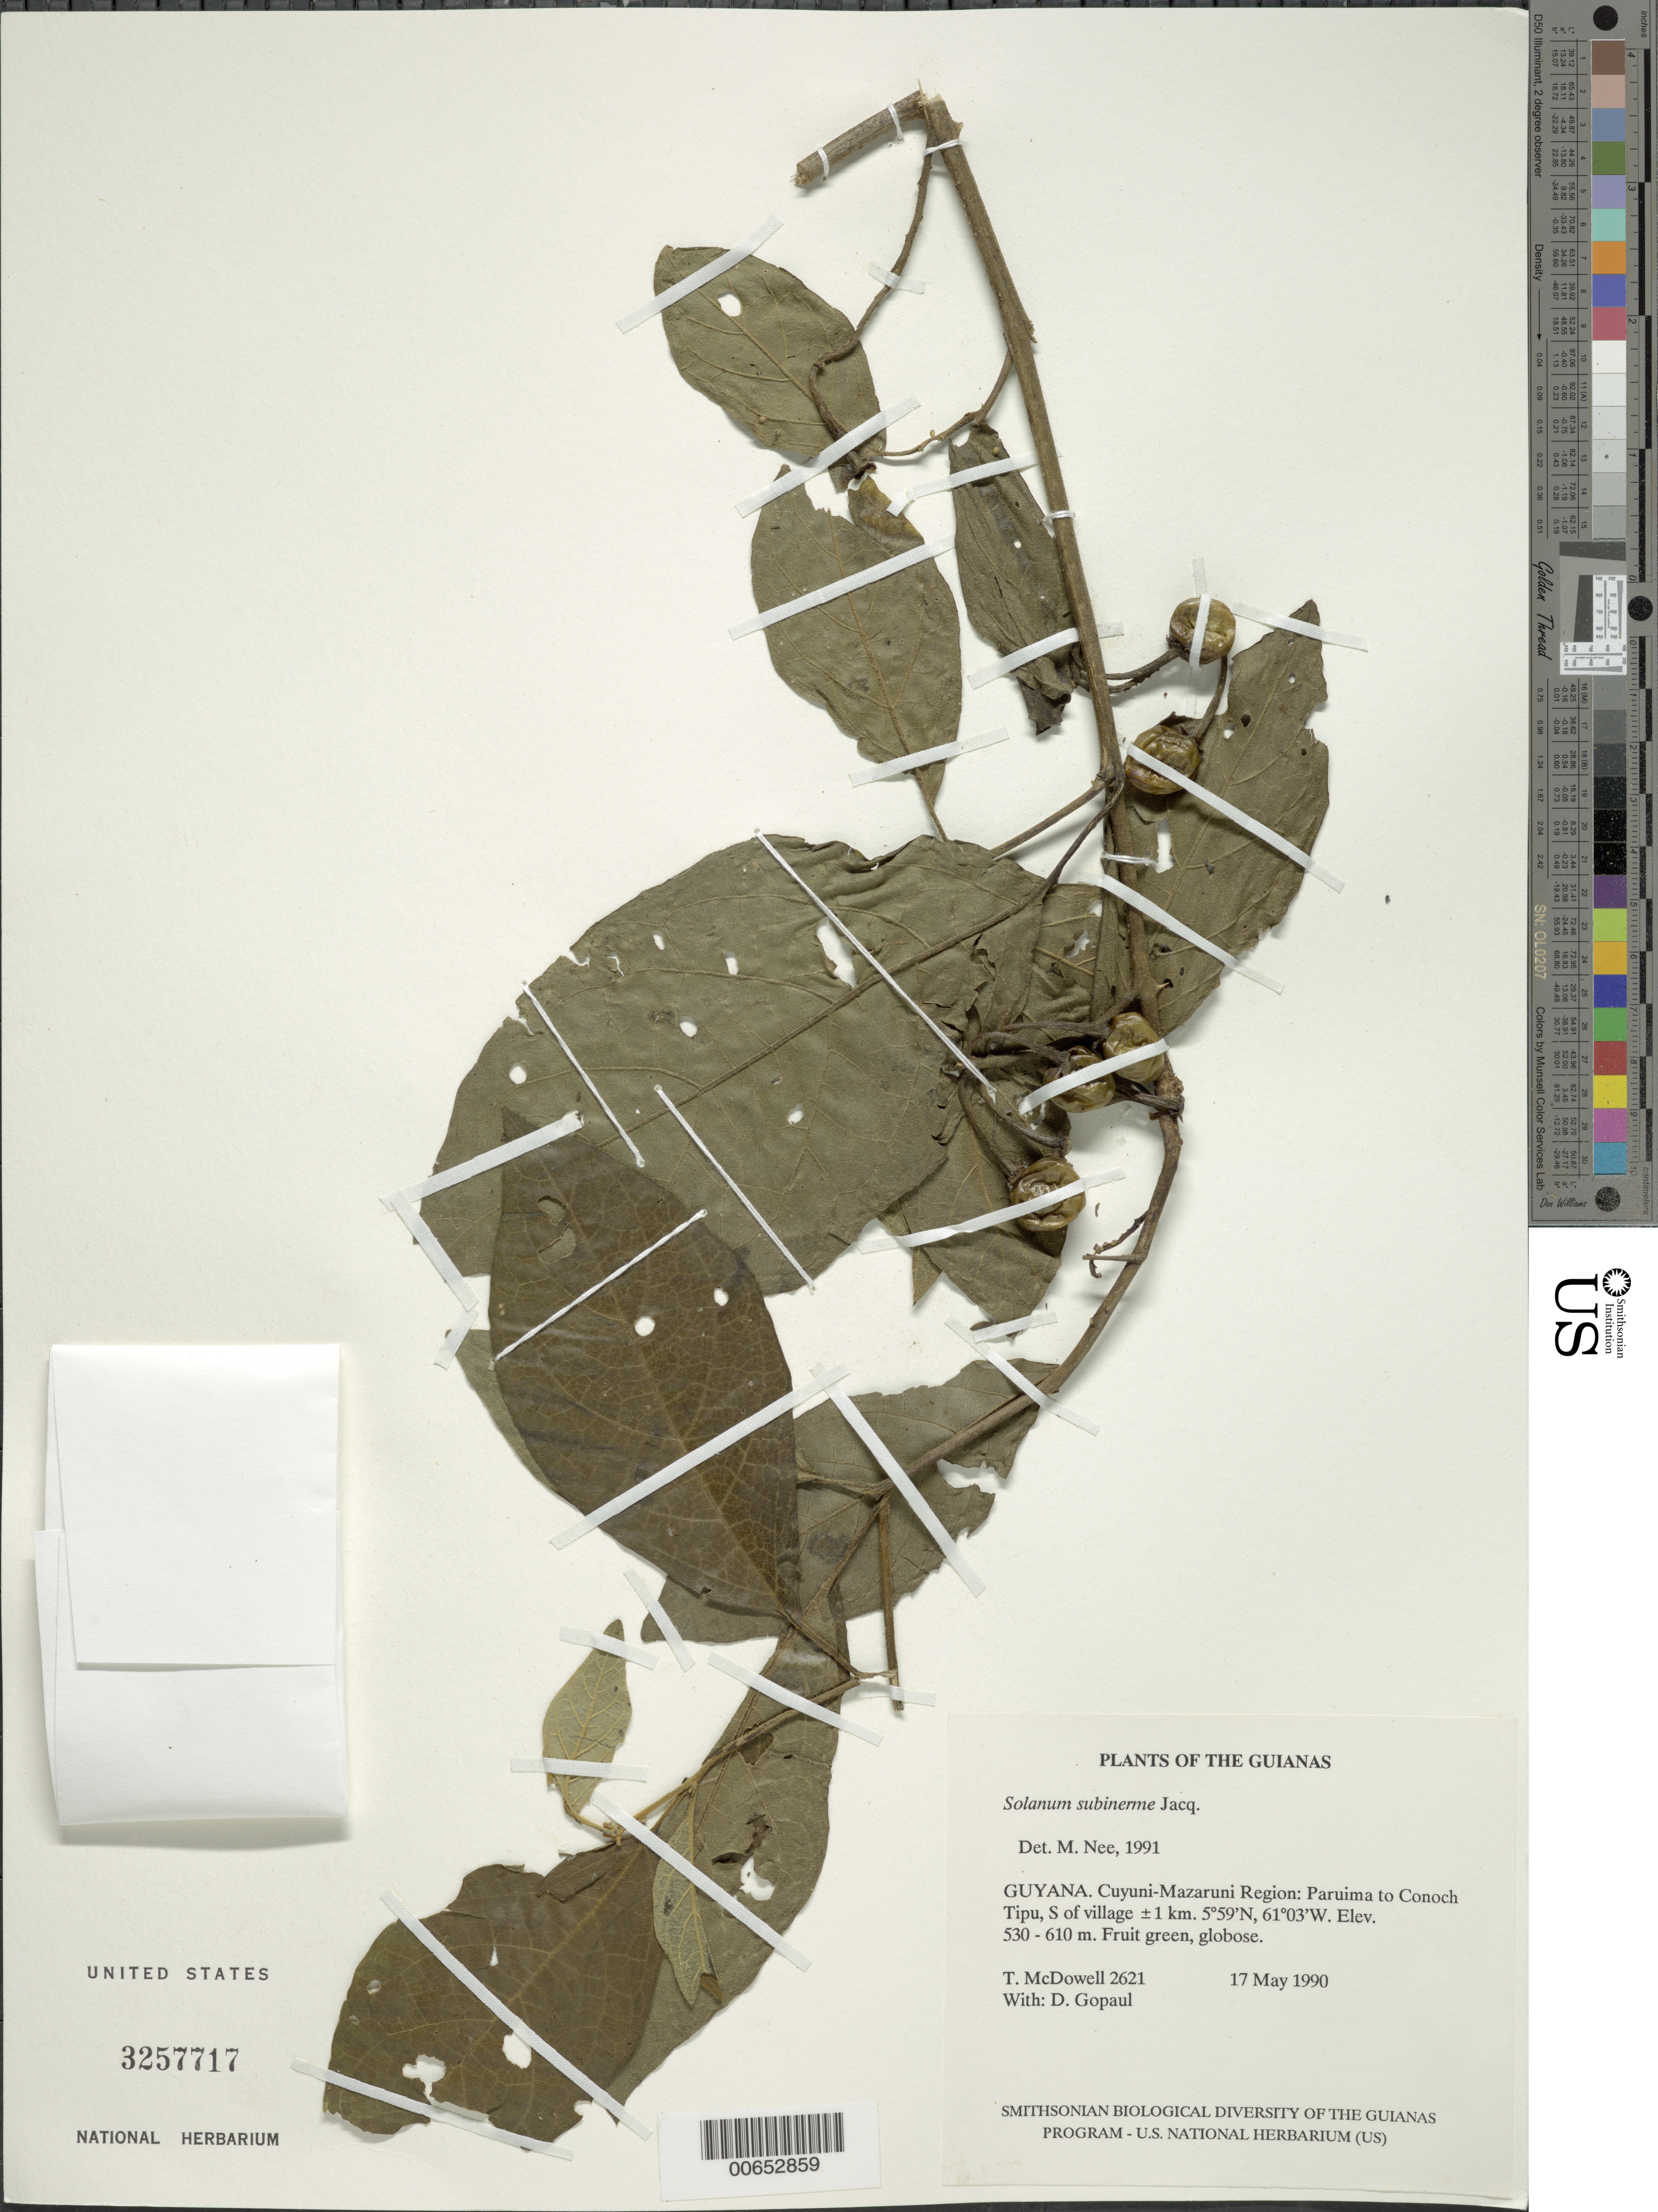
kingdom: Plantae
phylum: Tracheophyta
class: Magnoliopsida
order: Solanales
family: Solanaceae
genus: Solanum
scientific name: Solanum subinerme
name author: Jacq.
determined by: Nee, Michael H.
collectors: T. McDowell & D. Gopaul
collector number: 2621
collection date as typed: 5 May 1990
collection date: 1990-05-05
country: Guyana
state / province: Cuyuni-Mazaruni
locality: Paruima to Conoch Tipu, S of village ±1 km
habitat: Disturbed farmed hillside with regrowth forest; old forest on hilltop.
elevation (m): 530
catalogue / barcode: US 3257717